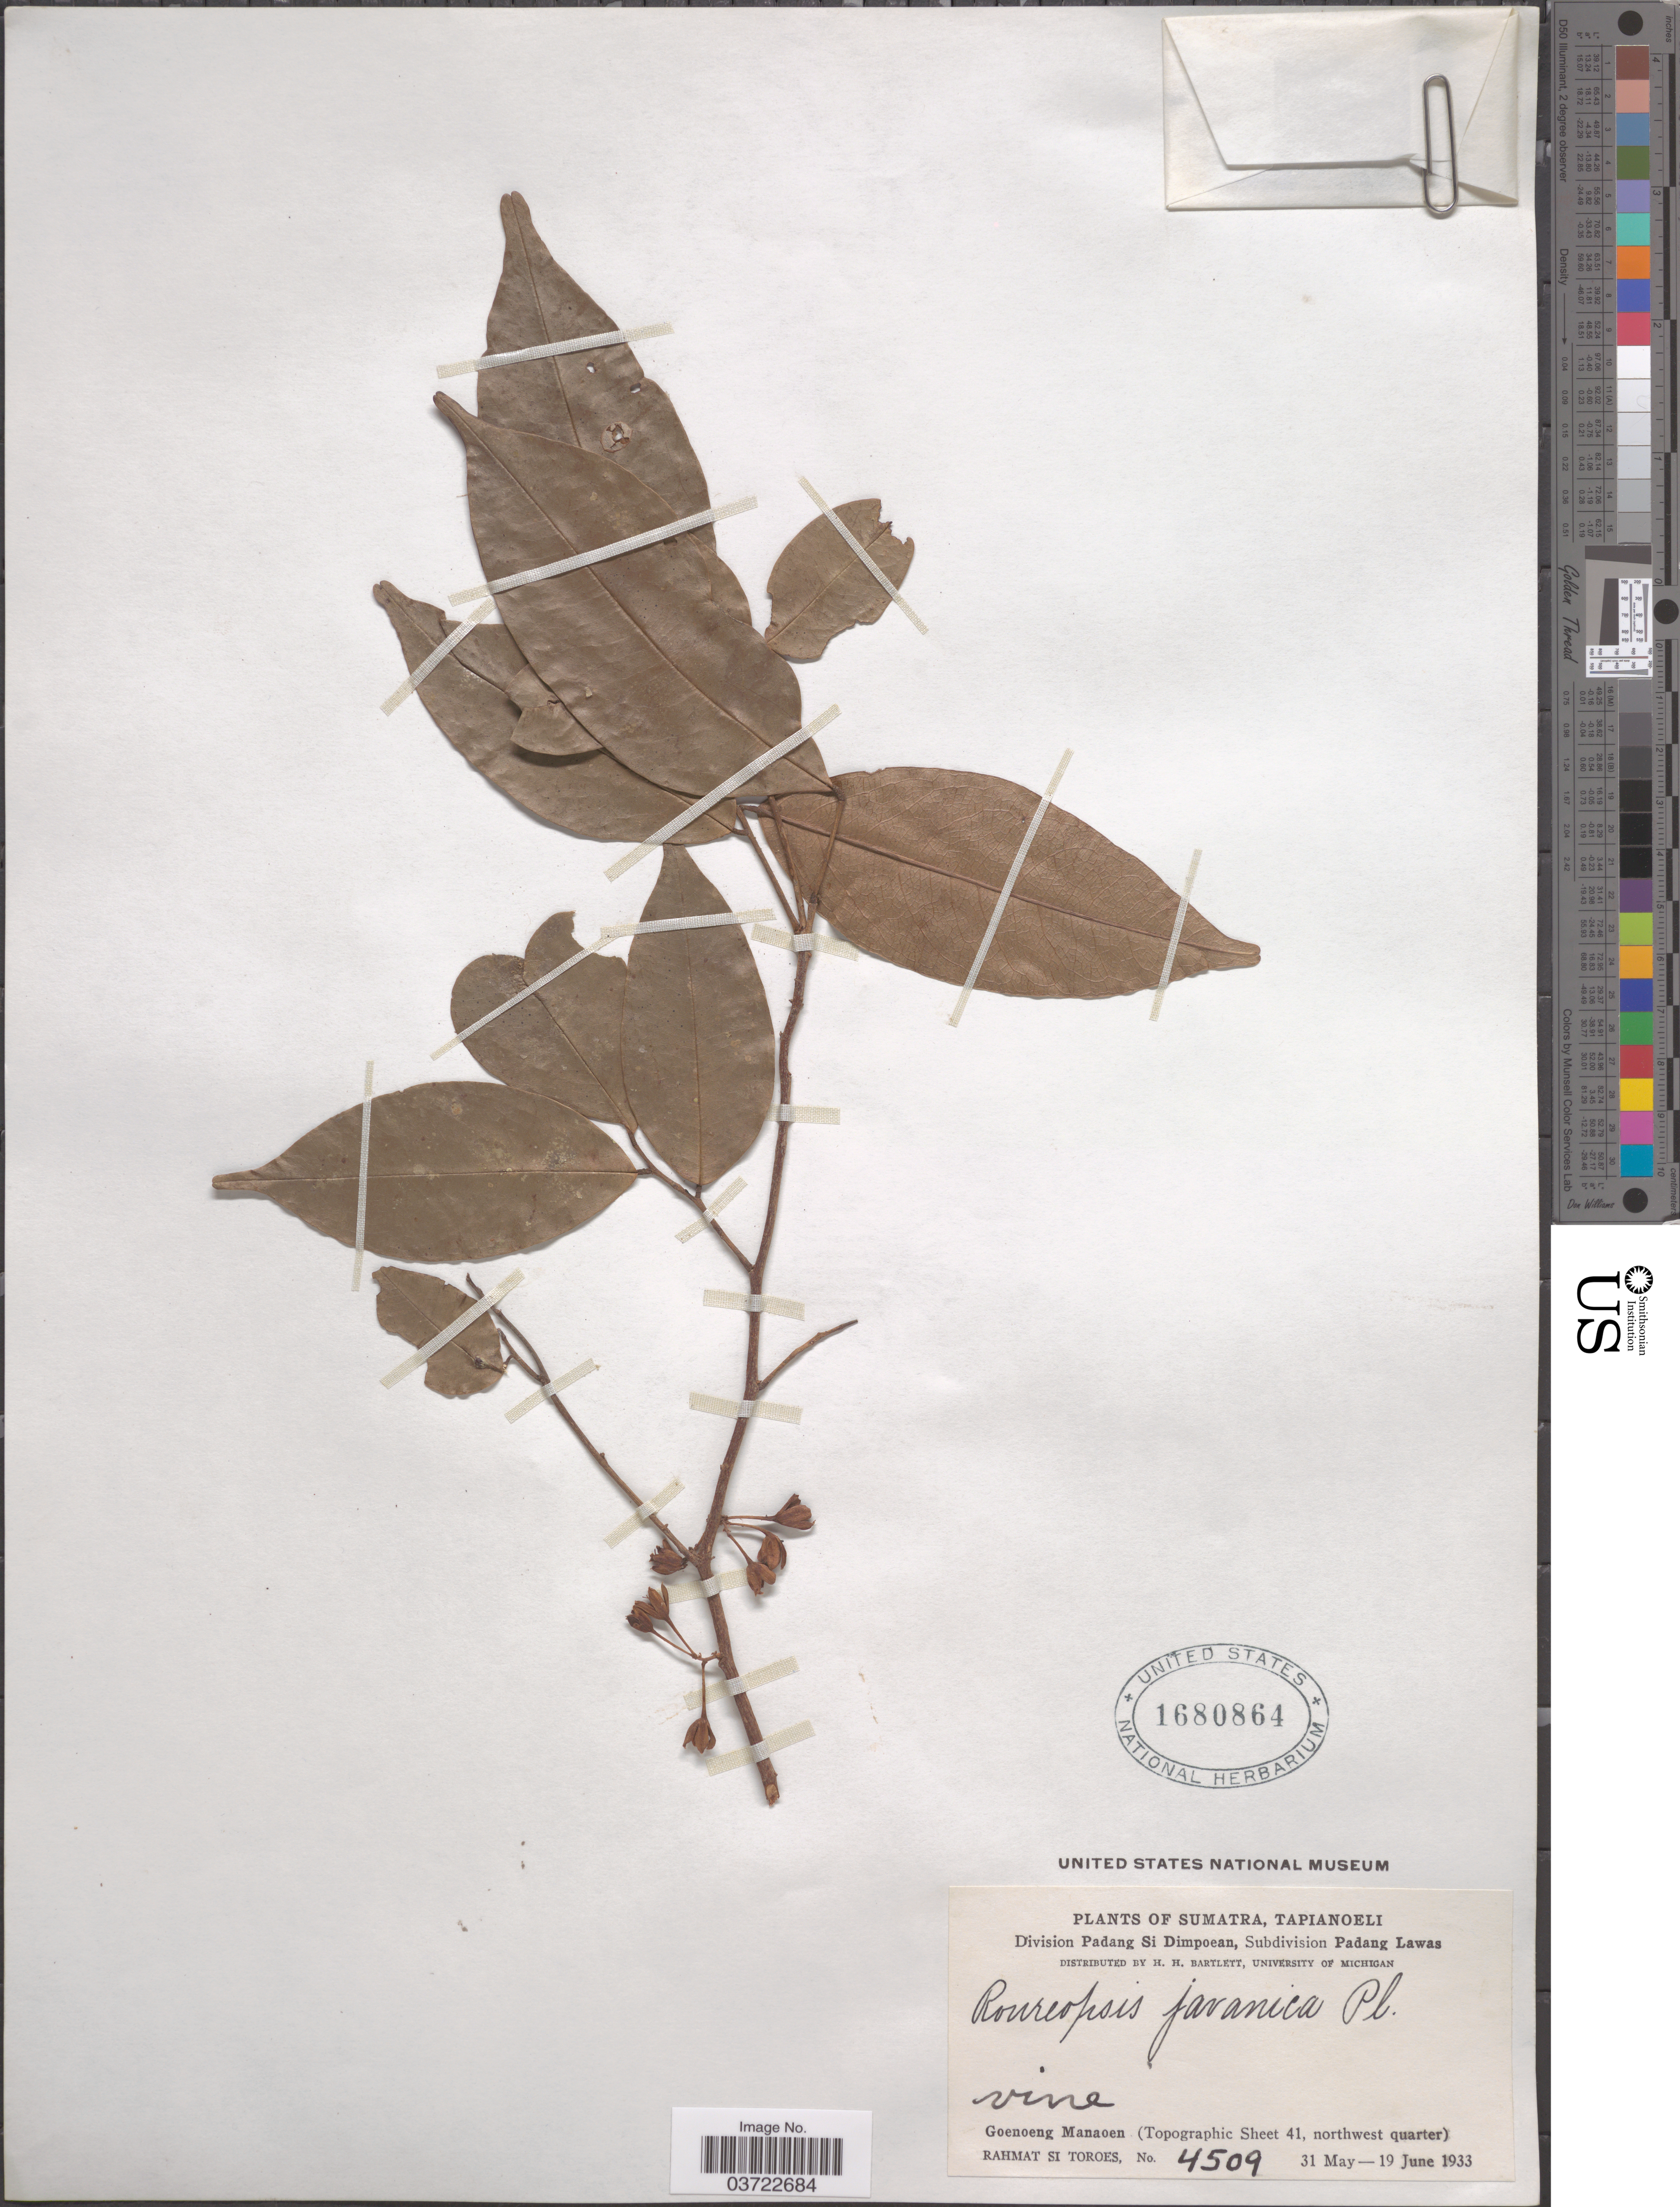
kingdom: Plantae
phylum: Tracheophyta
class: Magnoliopsida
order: Oxalidales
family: Connaraceae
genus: Rourea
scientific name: Rourea emarginata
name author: (Jack) Jongkind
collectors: Rahmat Si Boeea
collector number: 4509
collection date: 1933-05-31/1933-06-19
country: Indonesia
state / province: Sumatra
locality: Tapianoeli, Division Padang Si Dimpoean, Subdivision Padang Lawas. Goenoeng Manaoen (Topographic Sheet 41, northwest quarter).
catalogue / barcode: US 1680864